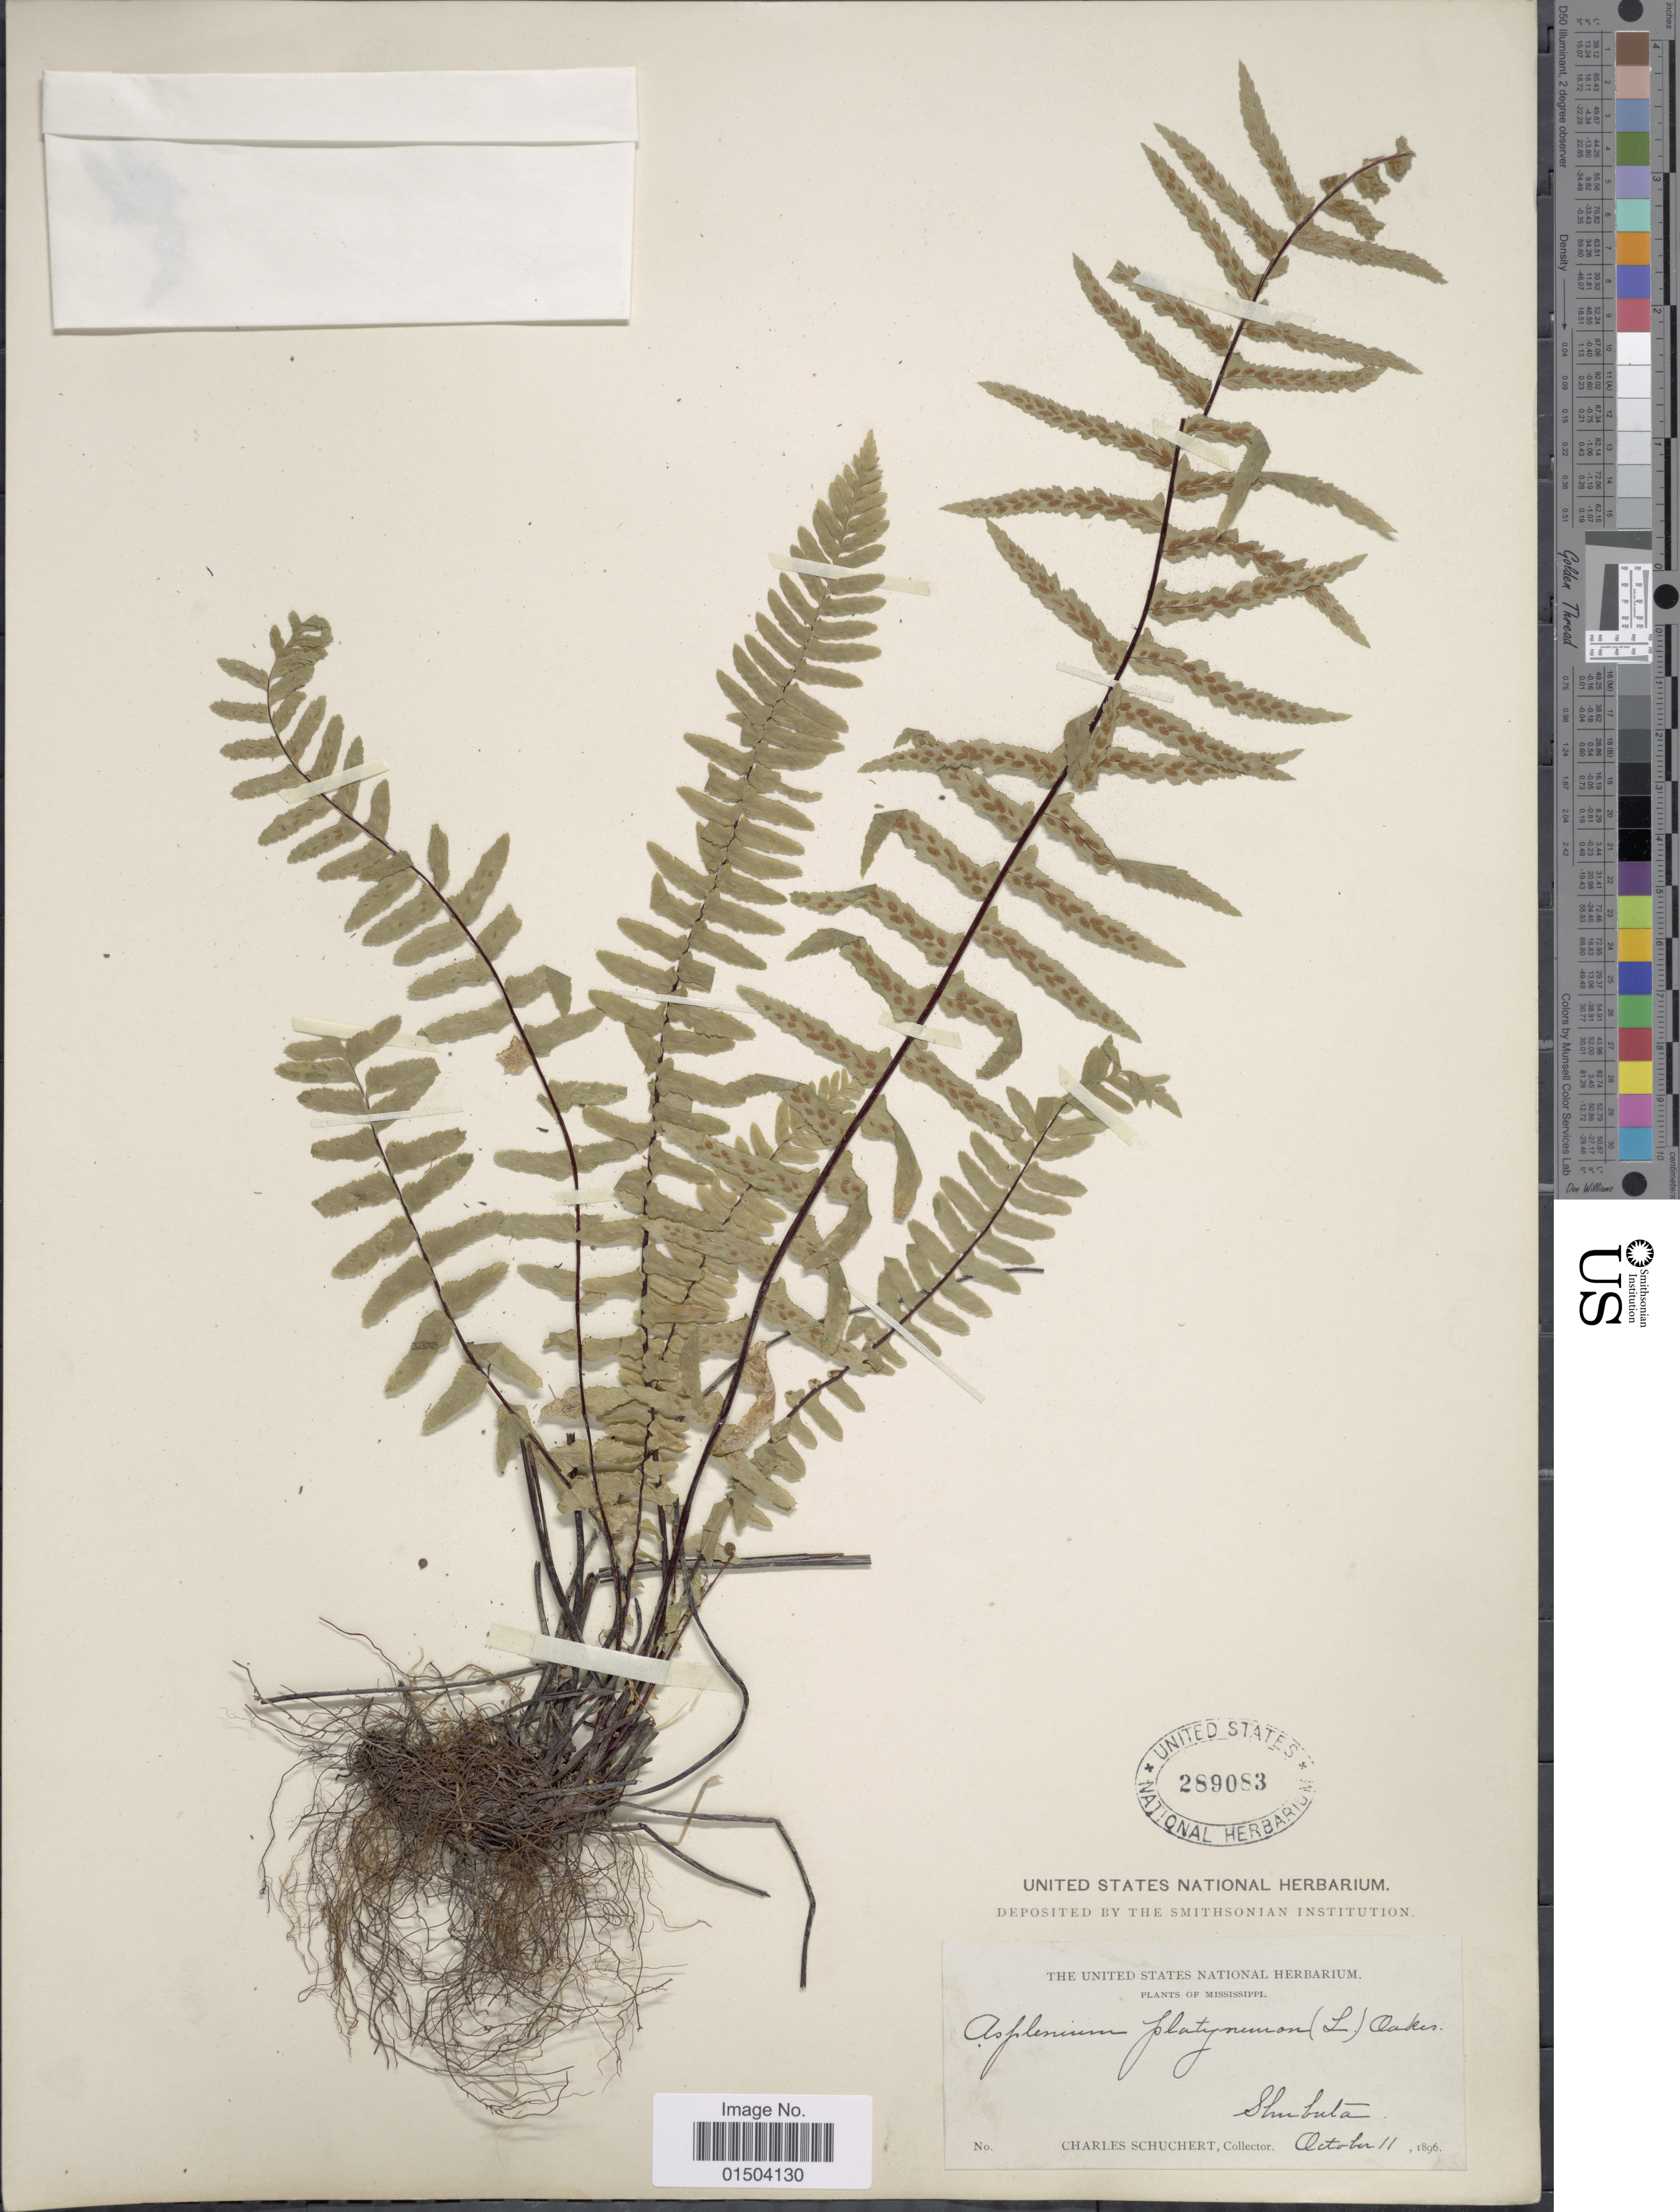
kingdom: Plantae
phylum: Tracheophyta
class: Polypodiopsida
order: Polypodiales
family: Aspleniaceae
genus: Asplenium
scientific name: Asplenium platyneuron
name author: (L.) Britton, Stearns & Poggenb.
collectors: C. Schuchert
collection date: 1896-10-11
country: United States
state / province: Mississippi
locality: Shubuta.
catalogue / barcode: US 289083